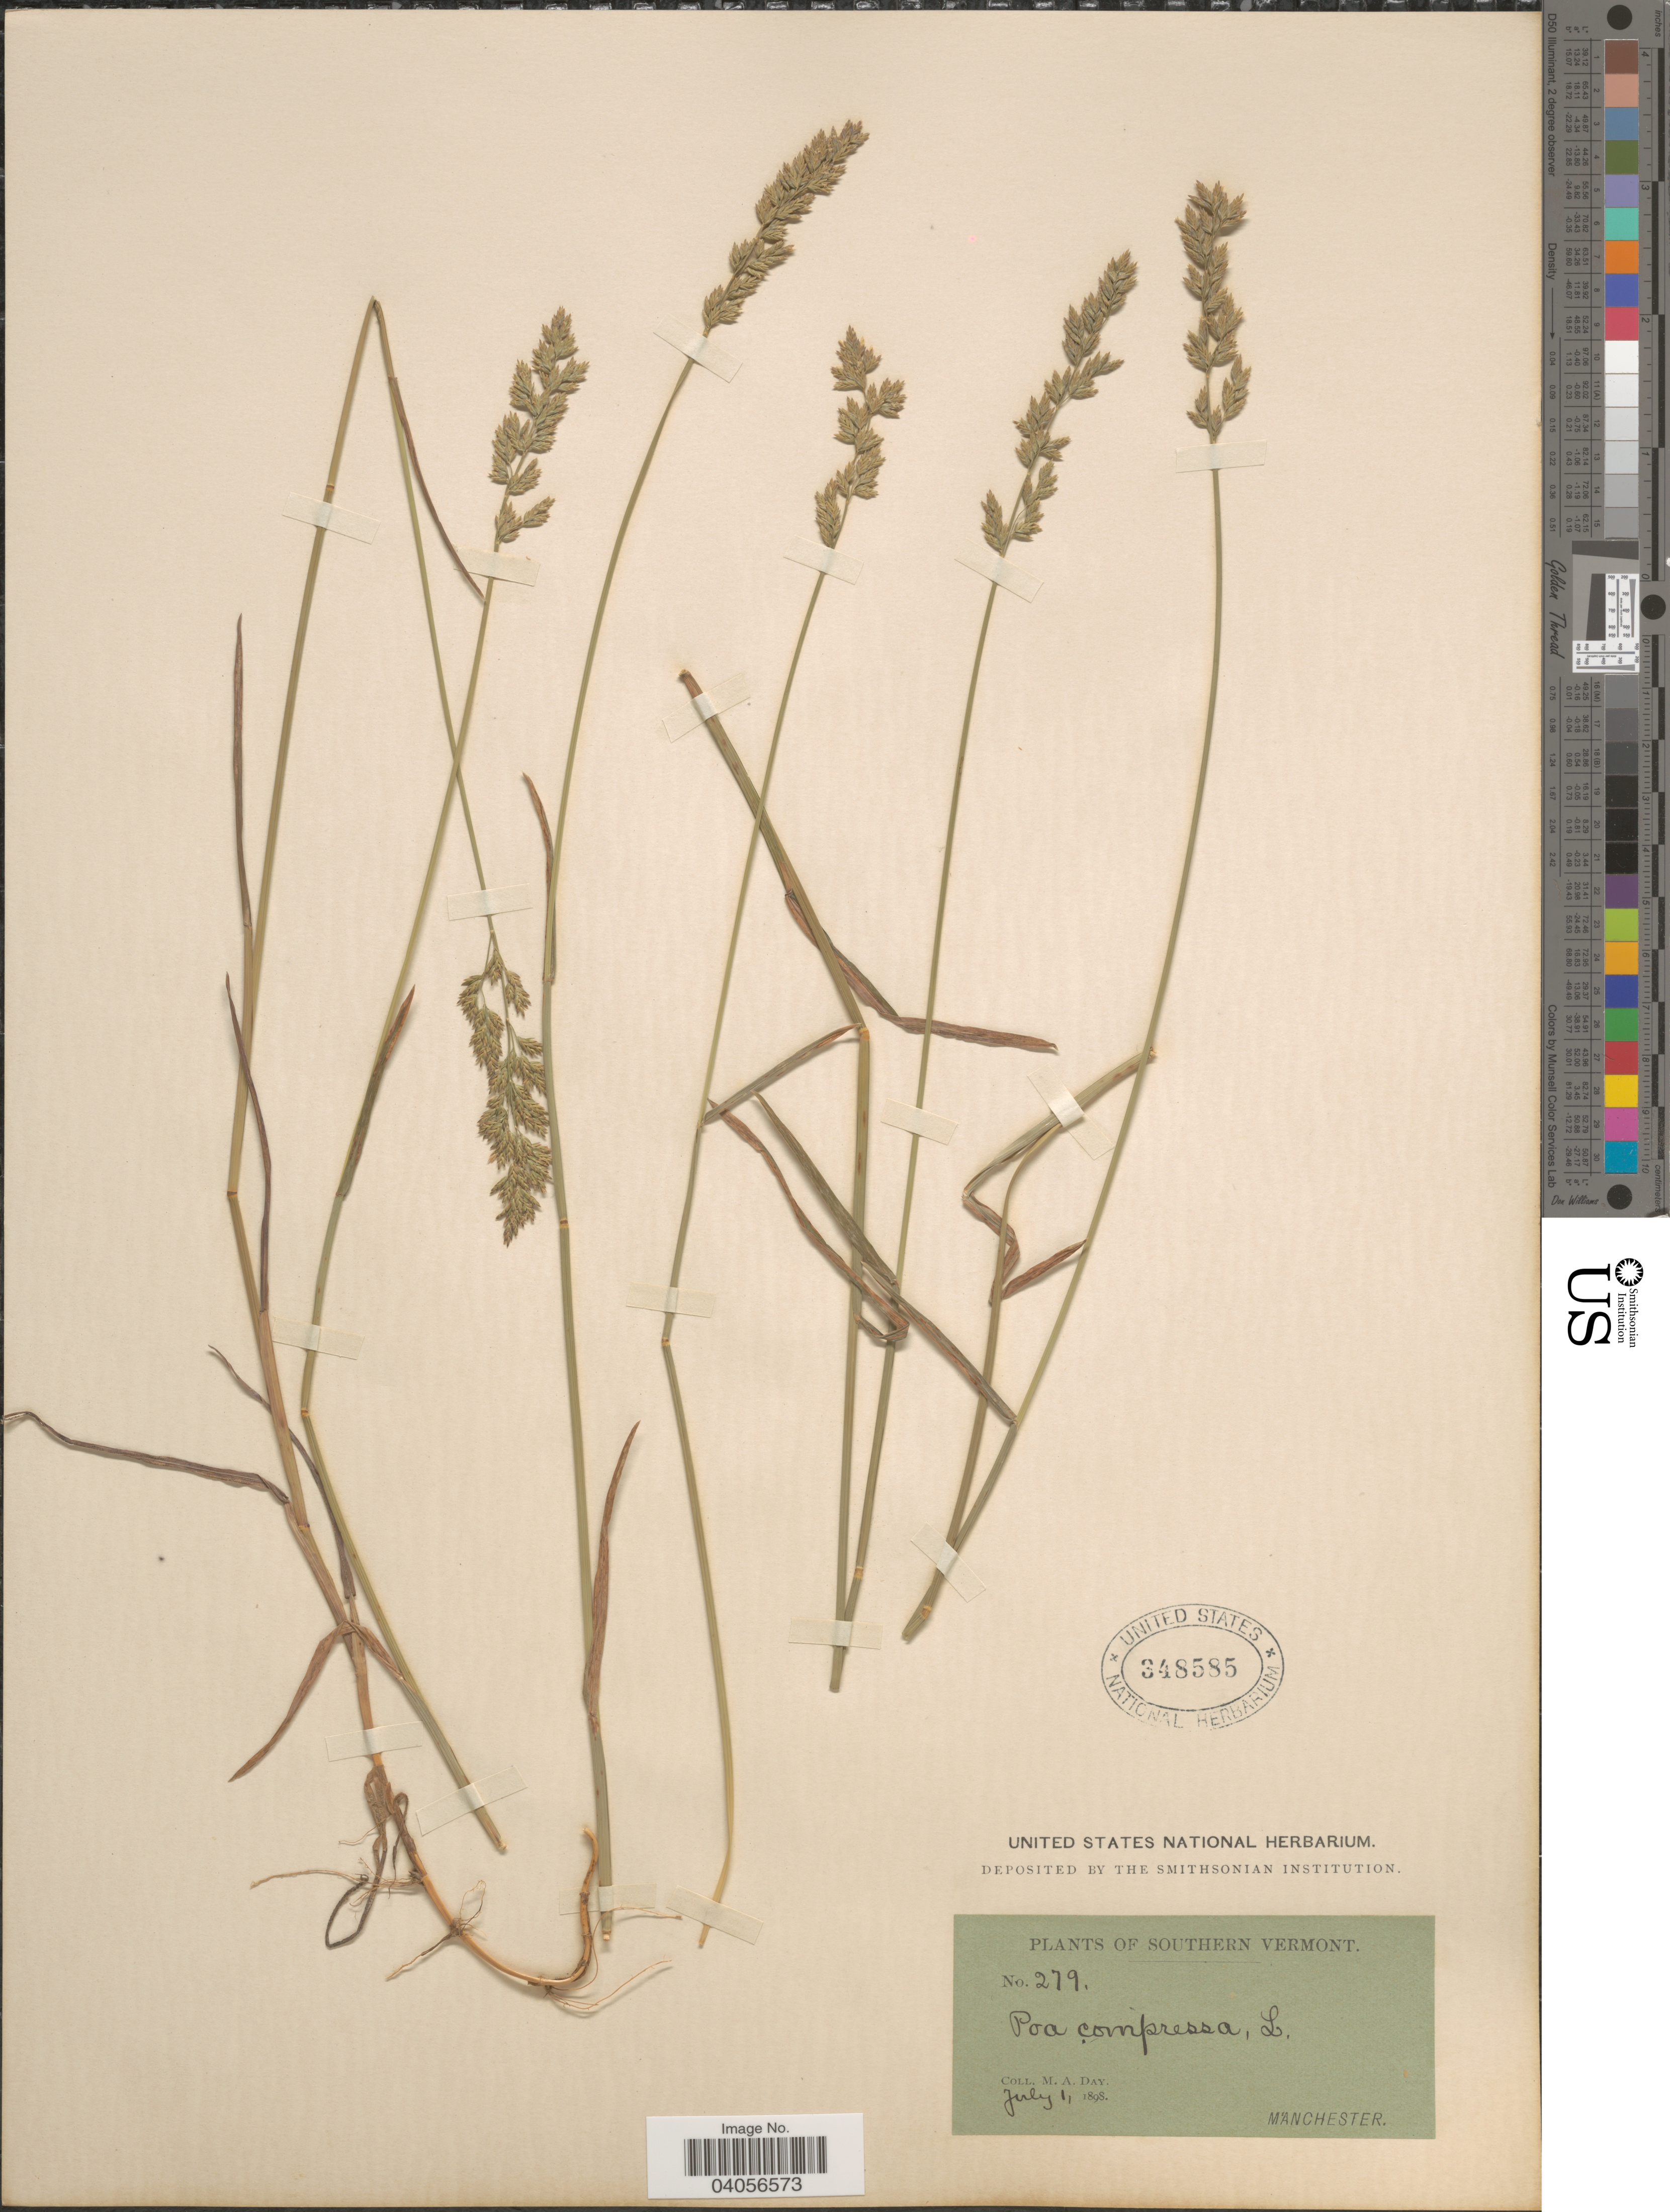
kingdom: Plantae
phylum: Tracheophyta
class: Liliopsida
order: Poales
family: Poaceae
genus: Poa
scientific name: Poa compressa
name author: L.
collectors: M. Day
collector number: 279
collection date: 1898-07-01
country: United States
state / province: Vermont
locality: Southern Vermont. Manchester.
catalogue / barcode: US 348585